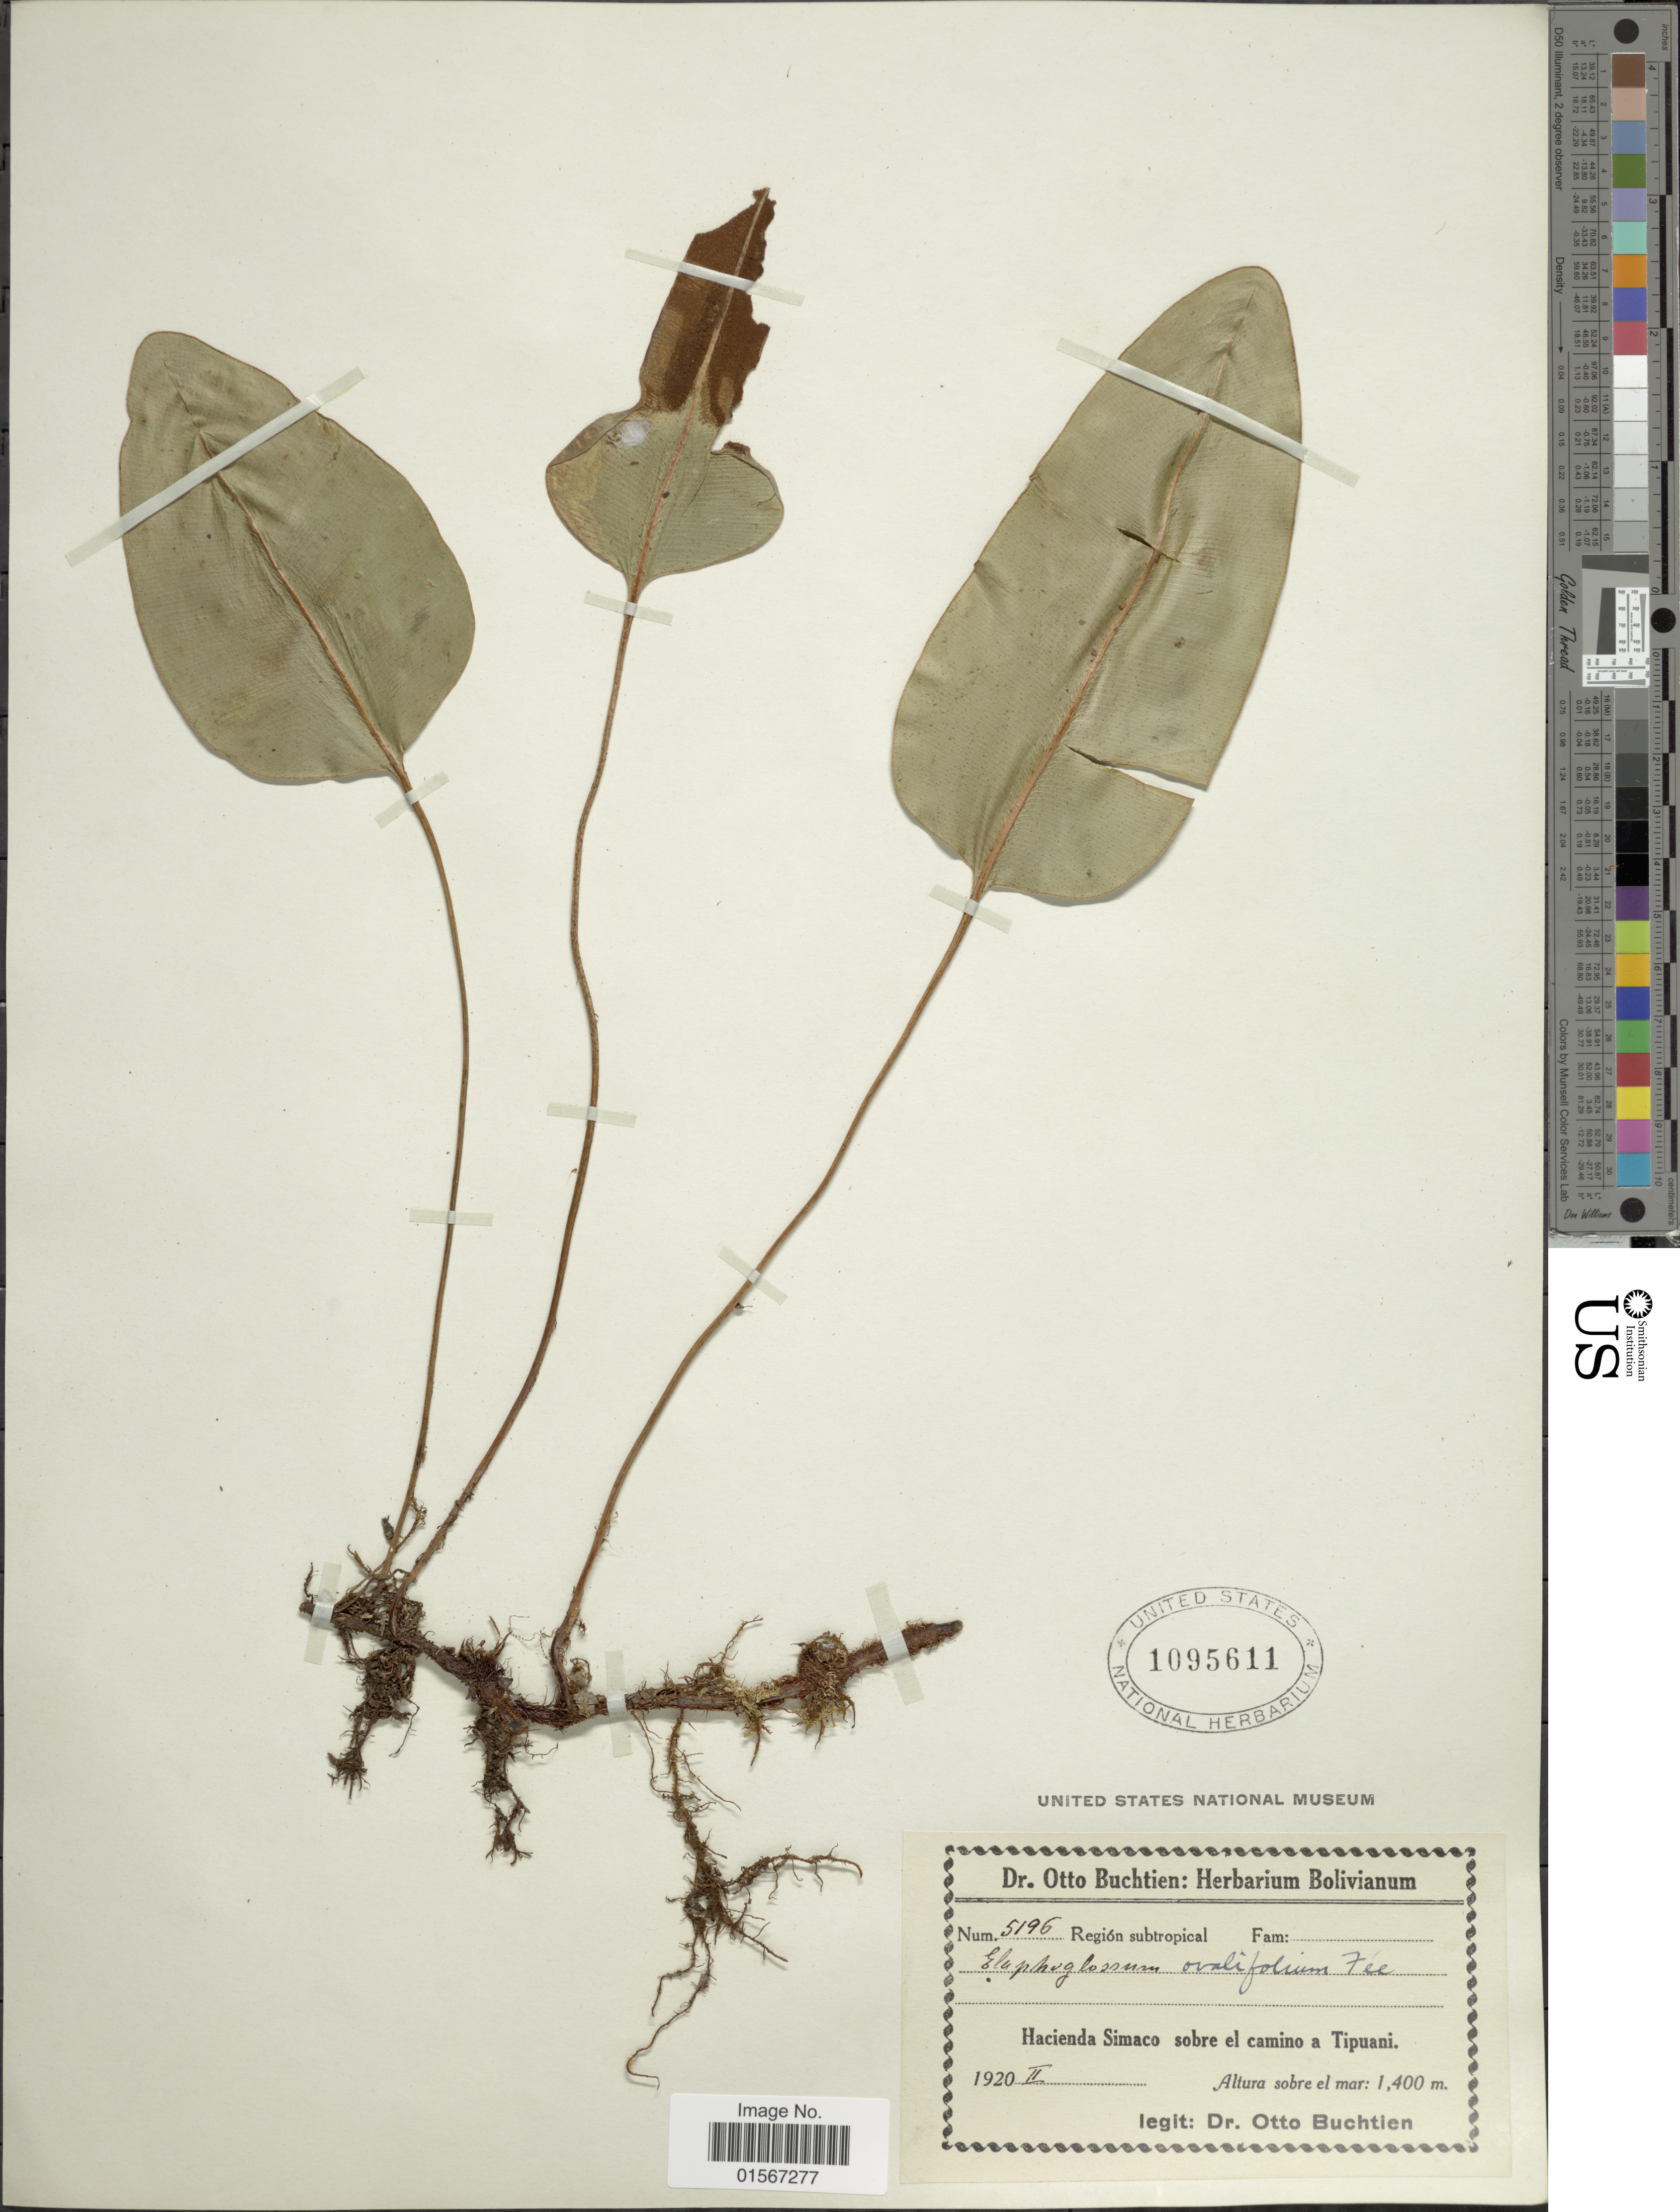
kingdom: Plantae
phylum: Tracheophyta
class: Polypodiopsida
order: Polypodiales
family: Dryopteridaceae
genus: Elaphoglossum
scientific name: Elaphoglossum ovalifolium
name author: (Fée) Christ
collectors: O. Buchtien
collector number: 5196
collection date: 1920-02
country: Bolivia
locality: Hacienda Simaco sobre el camino a Tipuani.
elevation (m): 1400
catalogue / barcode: US 1095611